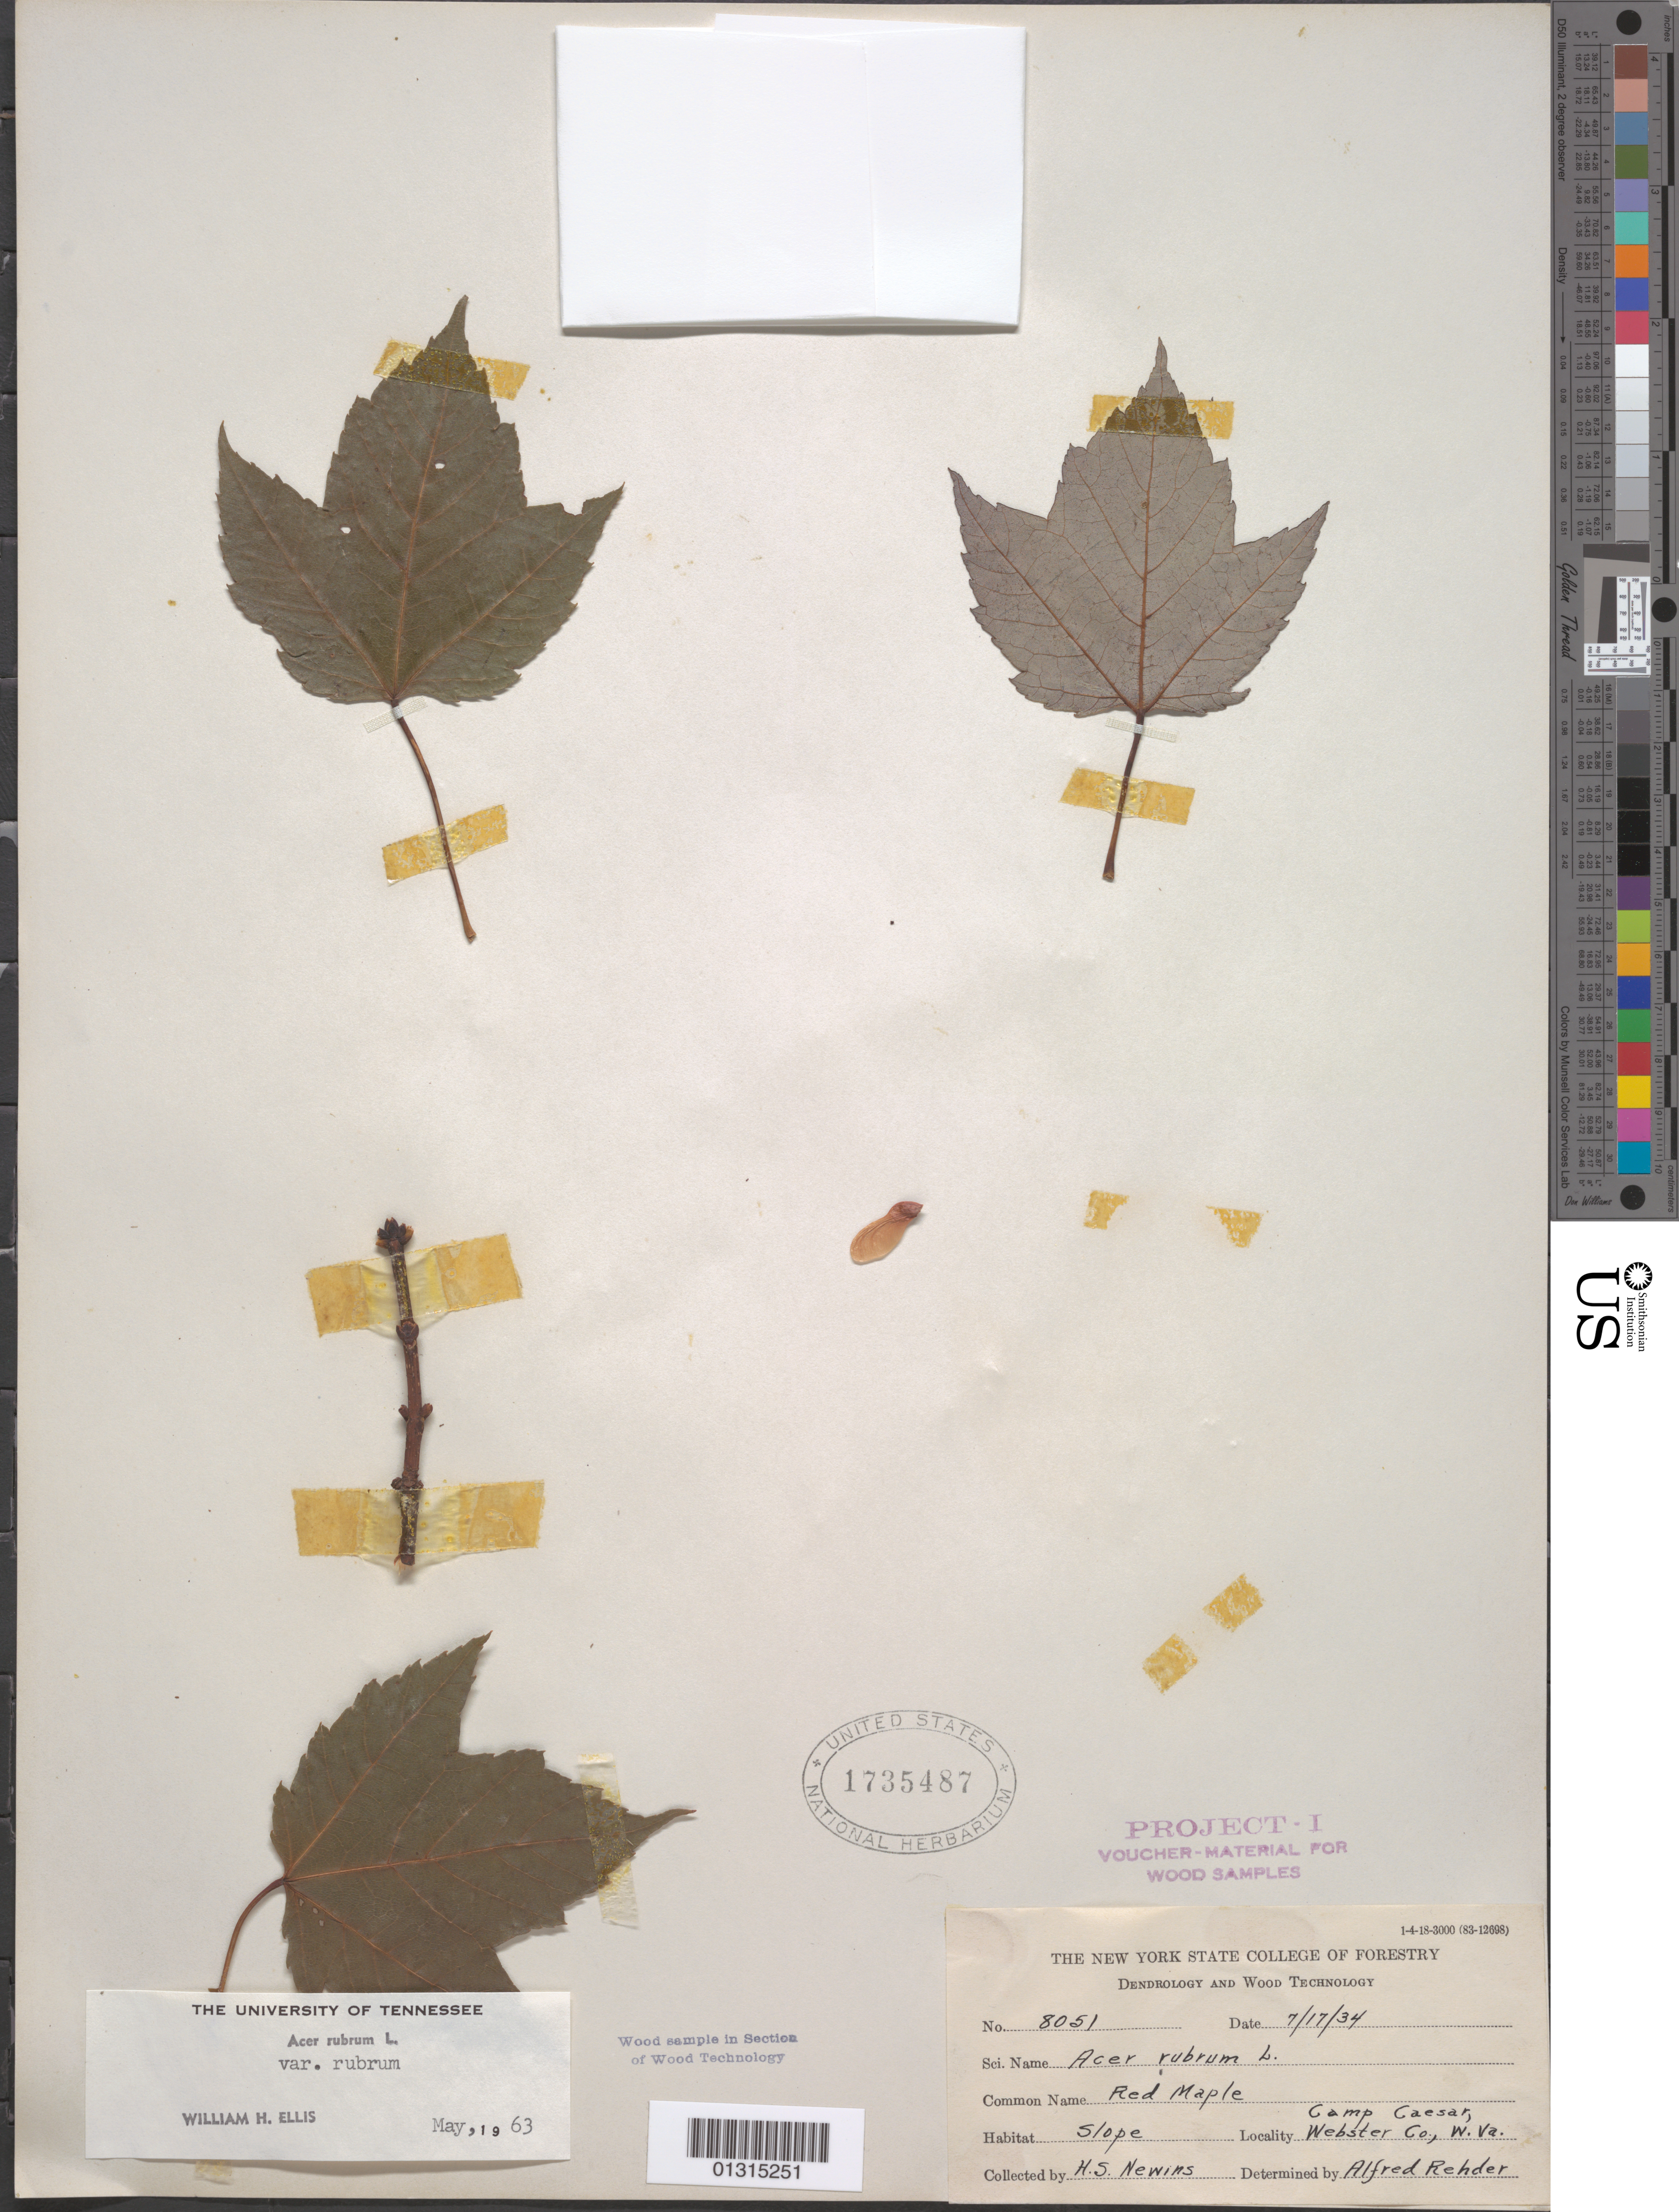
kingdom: Plantae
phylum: Tracheophyta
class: Magnoliopsida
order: Sapindales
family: Sapindaceae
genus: Acer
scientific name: Acer rubrum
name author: L.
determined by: Ellis, W. H.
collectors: H. Newins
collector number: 8051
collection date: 1934-07-17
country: United States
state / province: West Virginia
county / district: Webster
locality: Webster County, Camp Caesar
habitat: Slope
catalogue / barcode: US 1735487